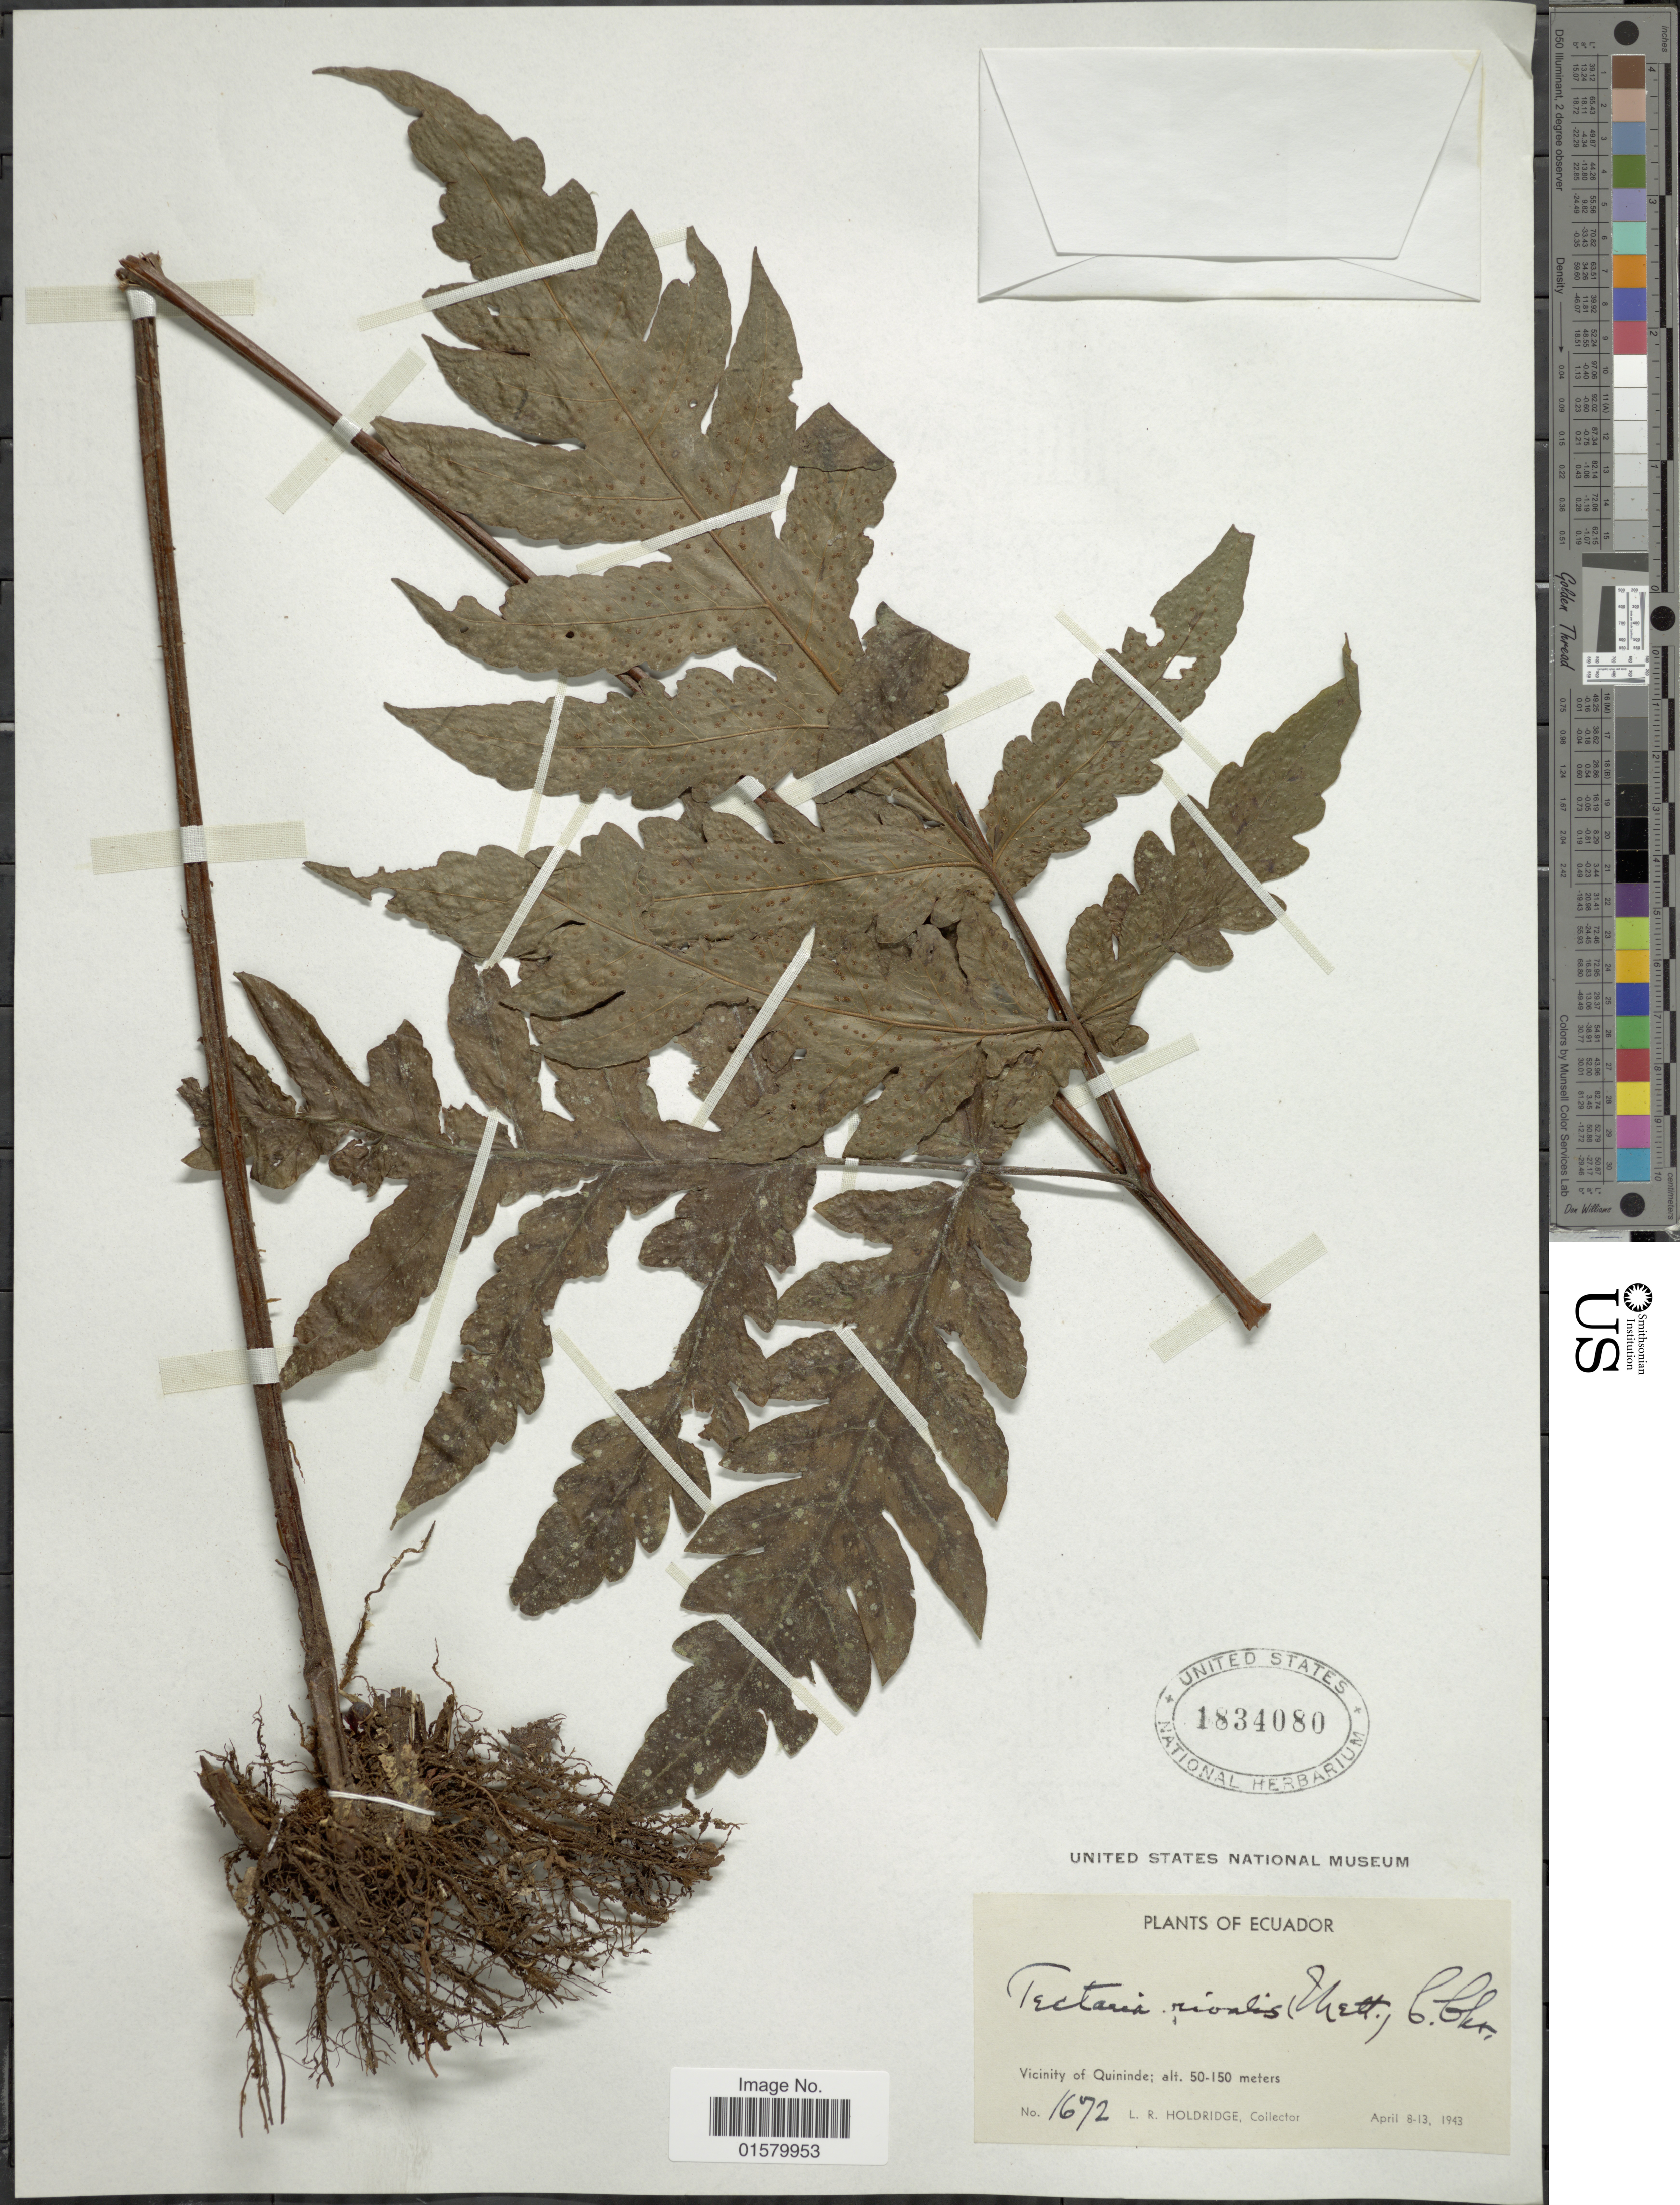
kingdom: Plantae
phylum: Tracheophyta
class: Polypodiopsida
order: Polypodiales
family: Tectariaceae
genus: Tectaria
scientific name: Tectaria rivalis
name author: (Mett. ex Kuhn) C. Chr.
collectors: L. Holdridge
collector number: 1672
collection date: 1943-04-08/1943-04-13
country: Ecuador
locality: Vicinity of Quininde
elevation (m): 50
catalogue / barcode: US 1834080